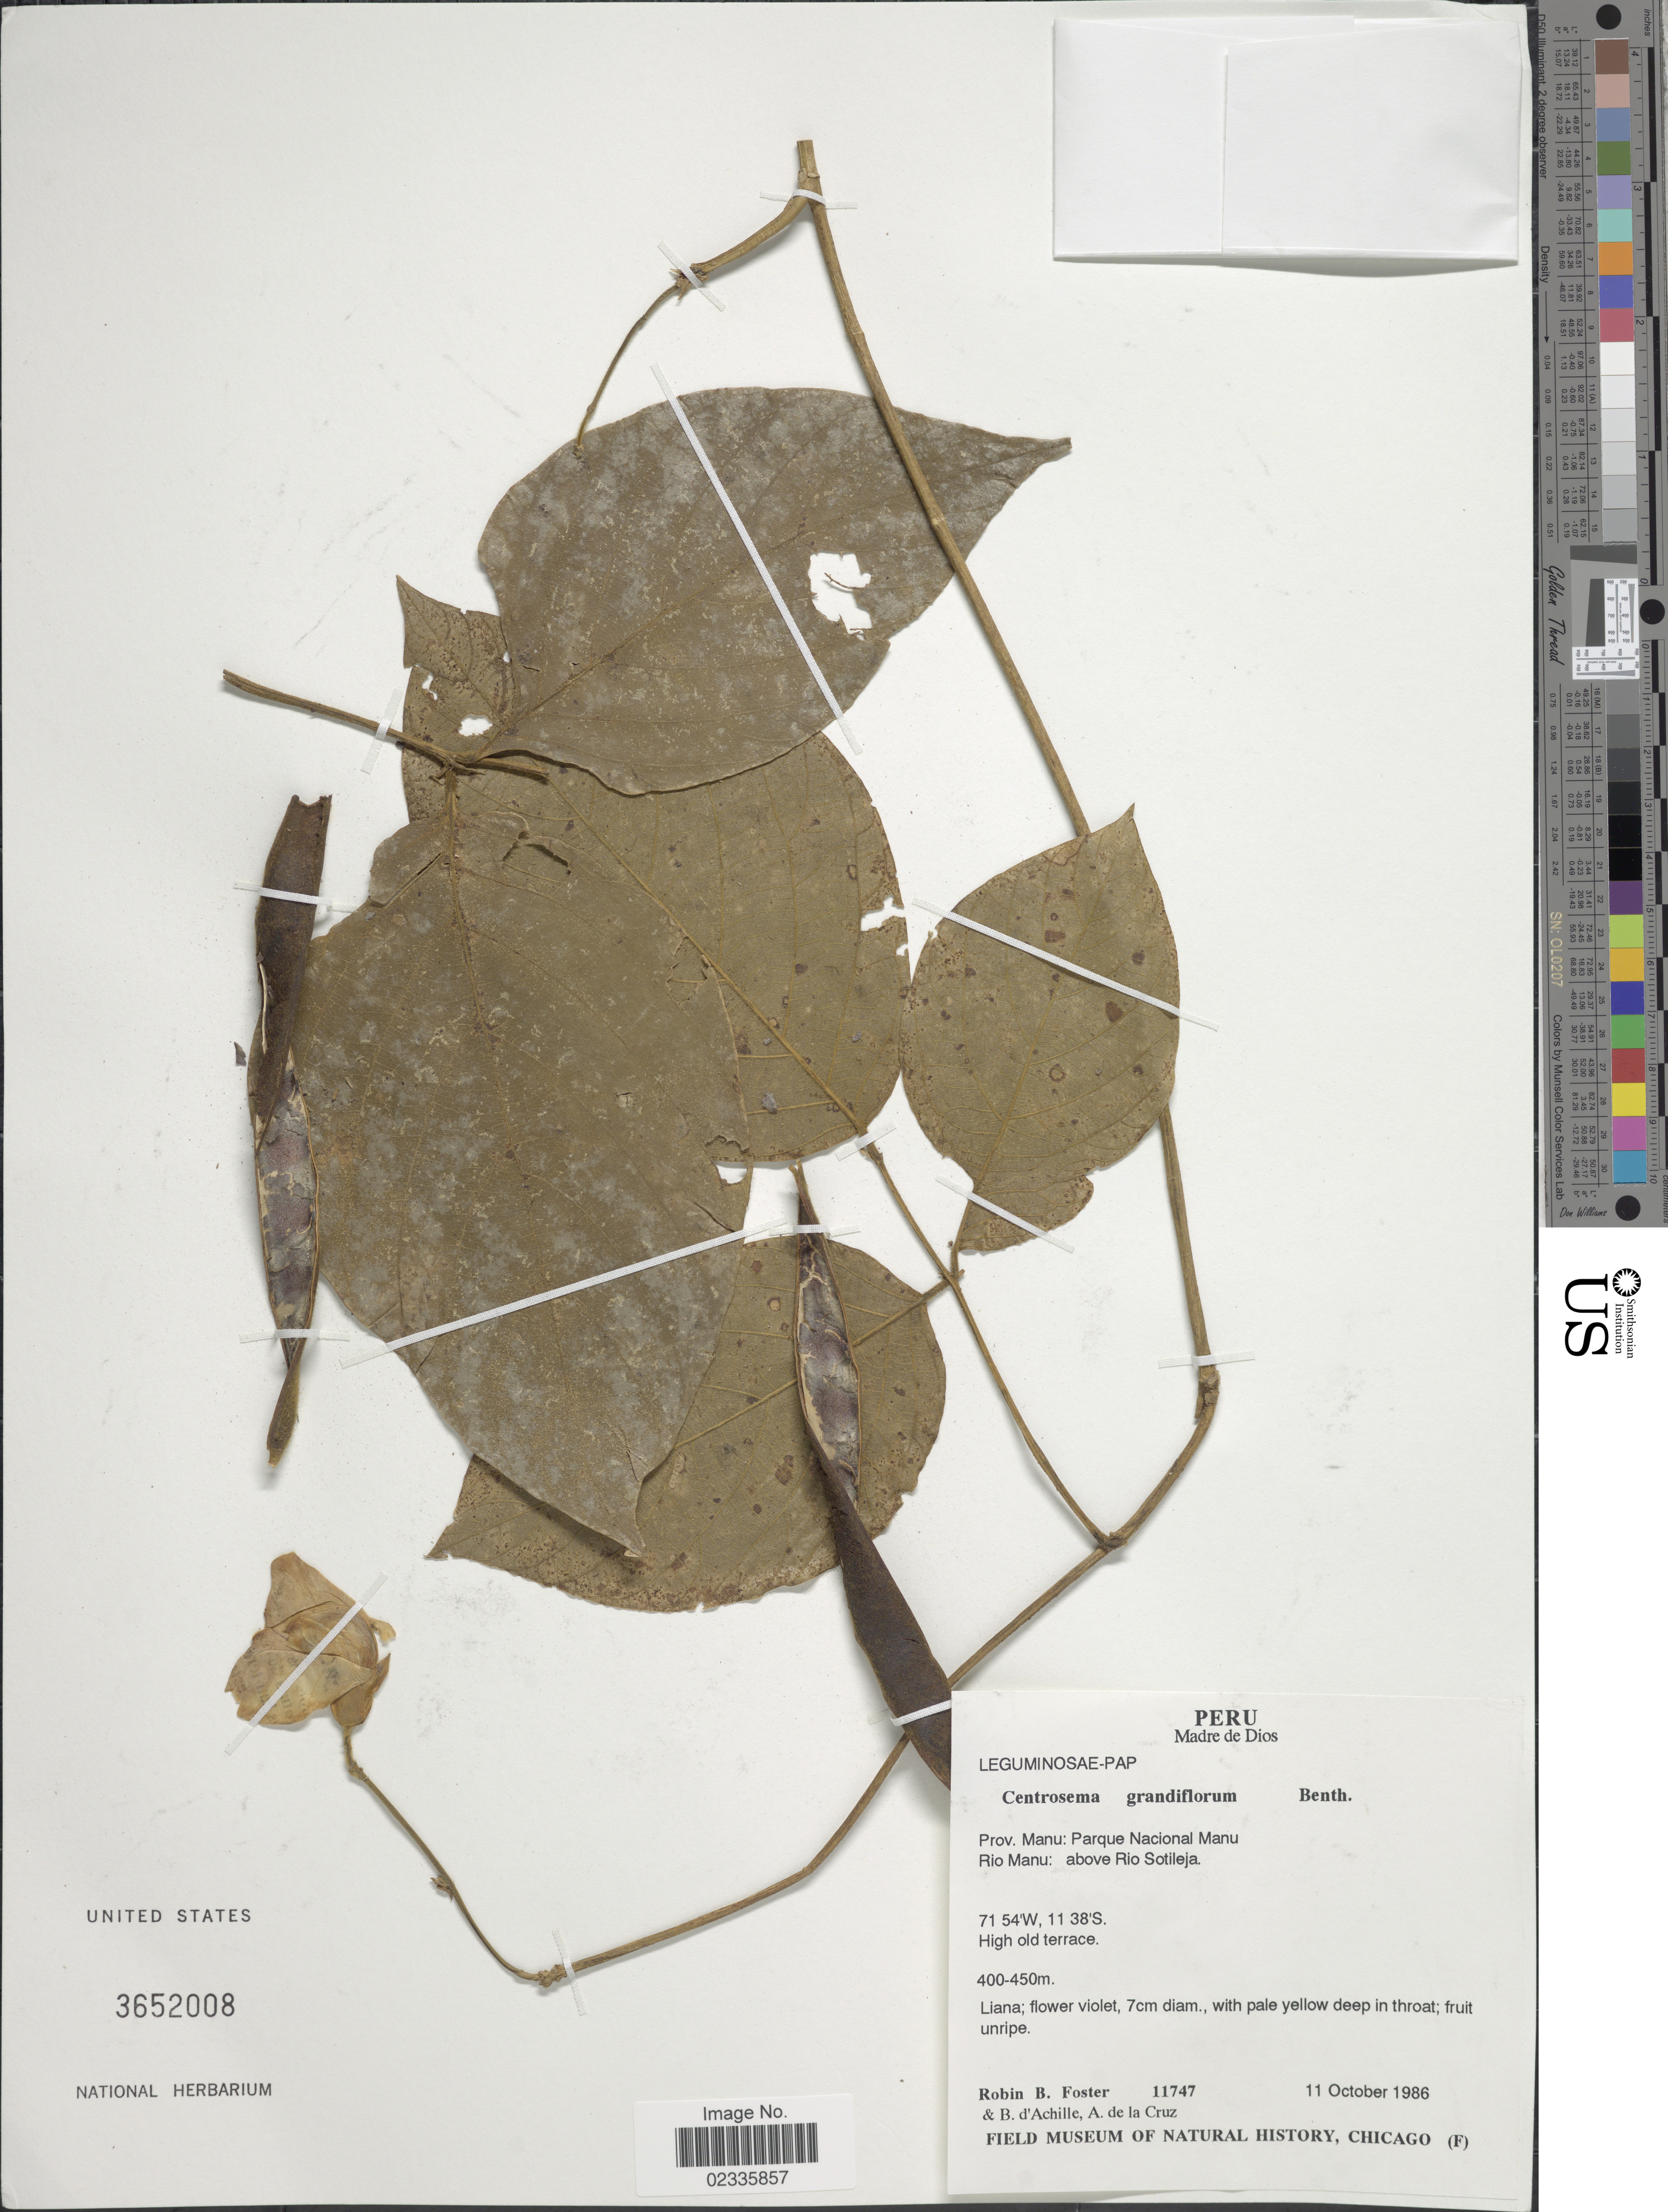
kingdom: Plantae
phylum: Tracheophyta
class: Magnoliopsida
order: Fabales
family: Fabaceae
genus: Centrosema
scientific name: Centrosema grandiflorum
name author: Benth.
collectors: R. B. Foster, B. d'Achille & A. de la Cruz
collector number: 11747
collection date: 1986-10-11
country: Peru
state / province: Madre de Dios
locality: Prov. Manu: Parque Nacional Manu. Rio Manu: above Rio Sotileja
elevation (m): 400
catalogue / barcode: US 3652008